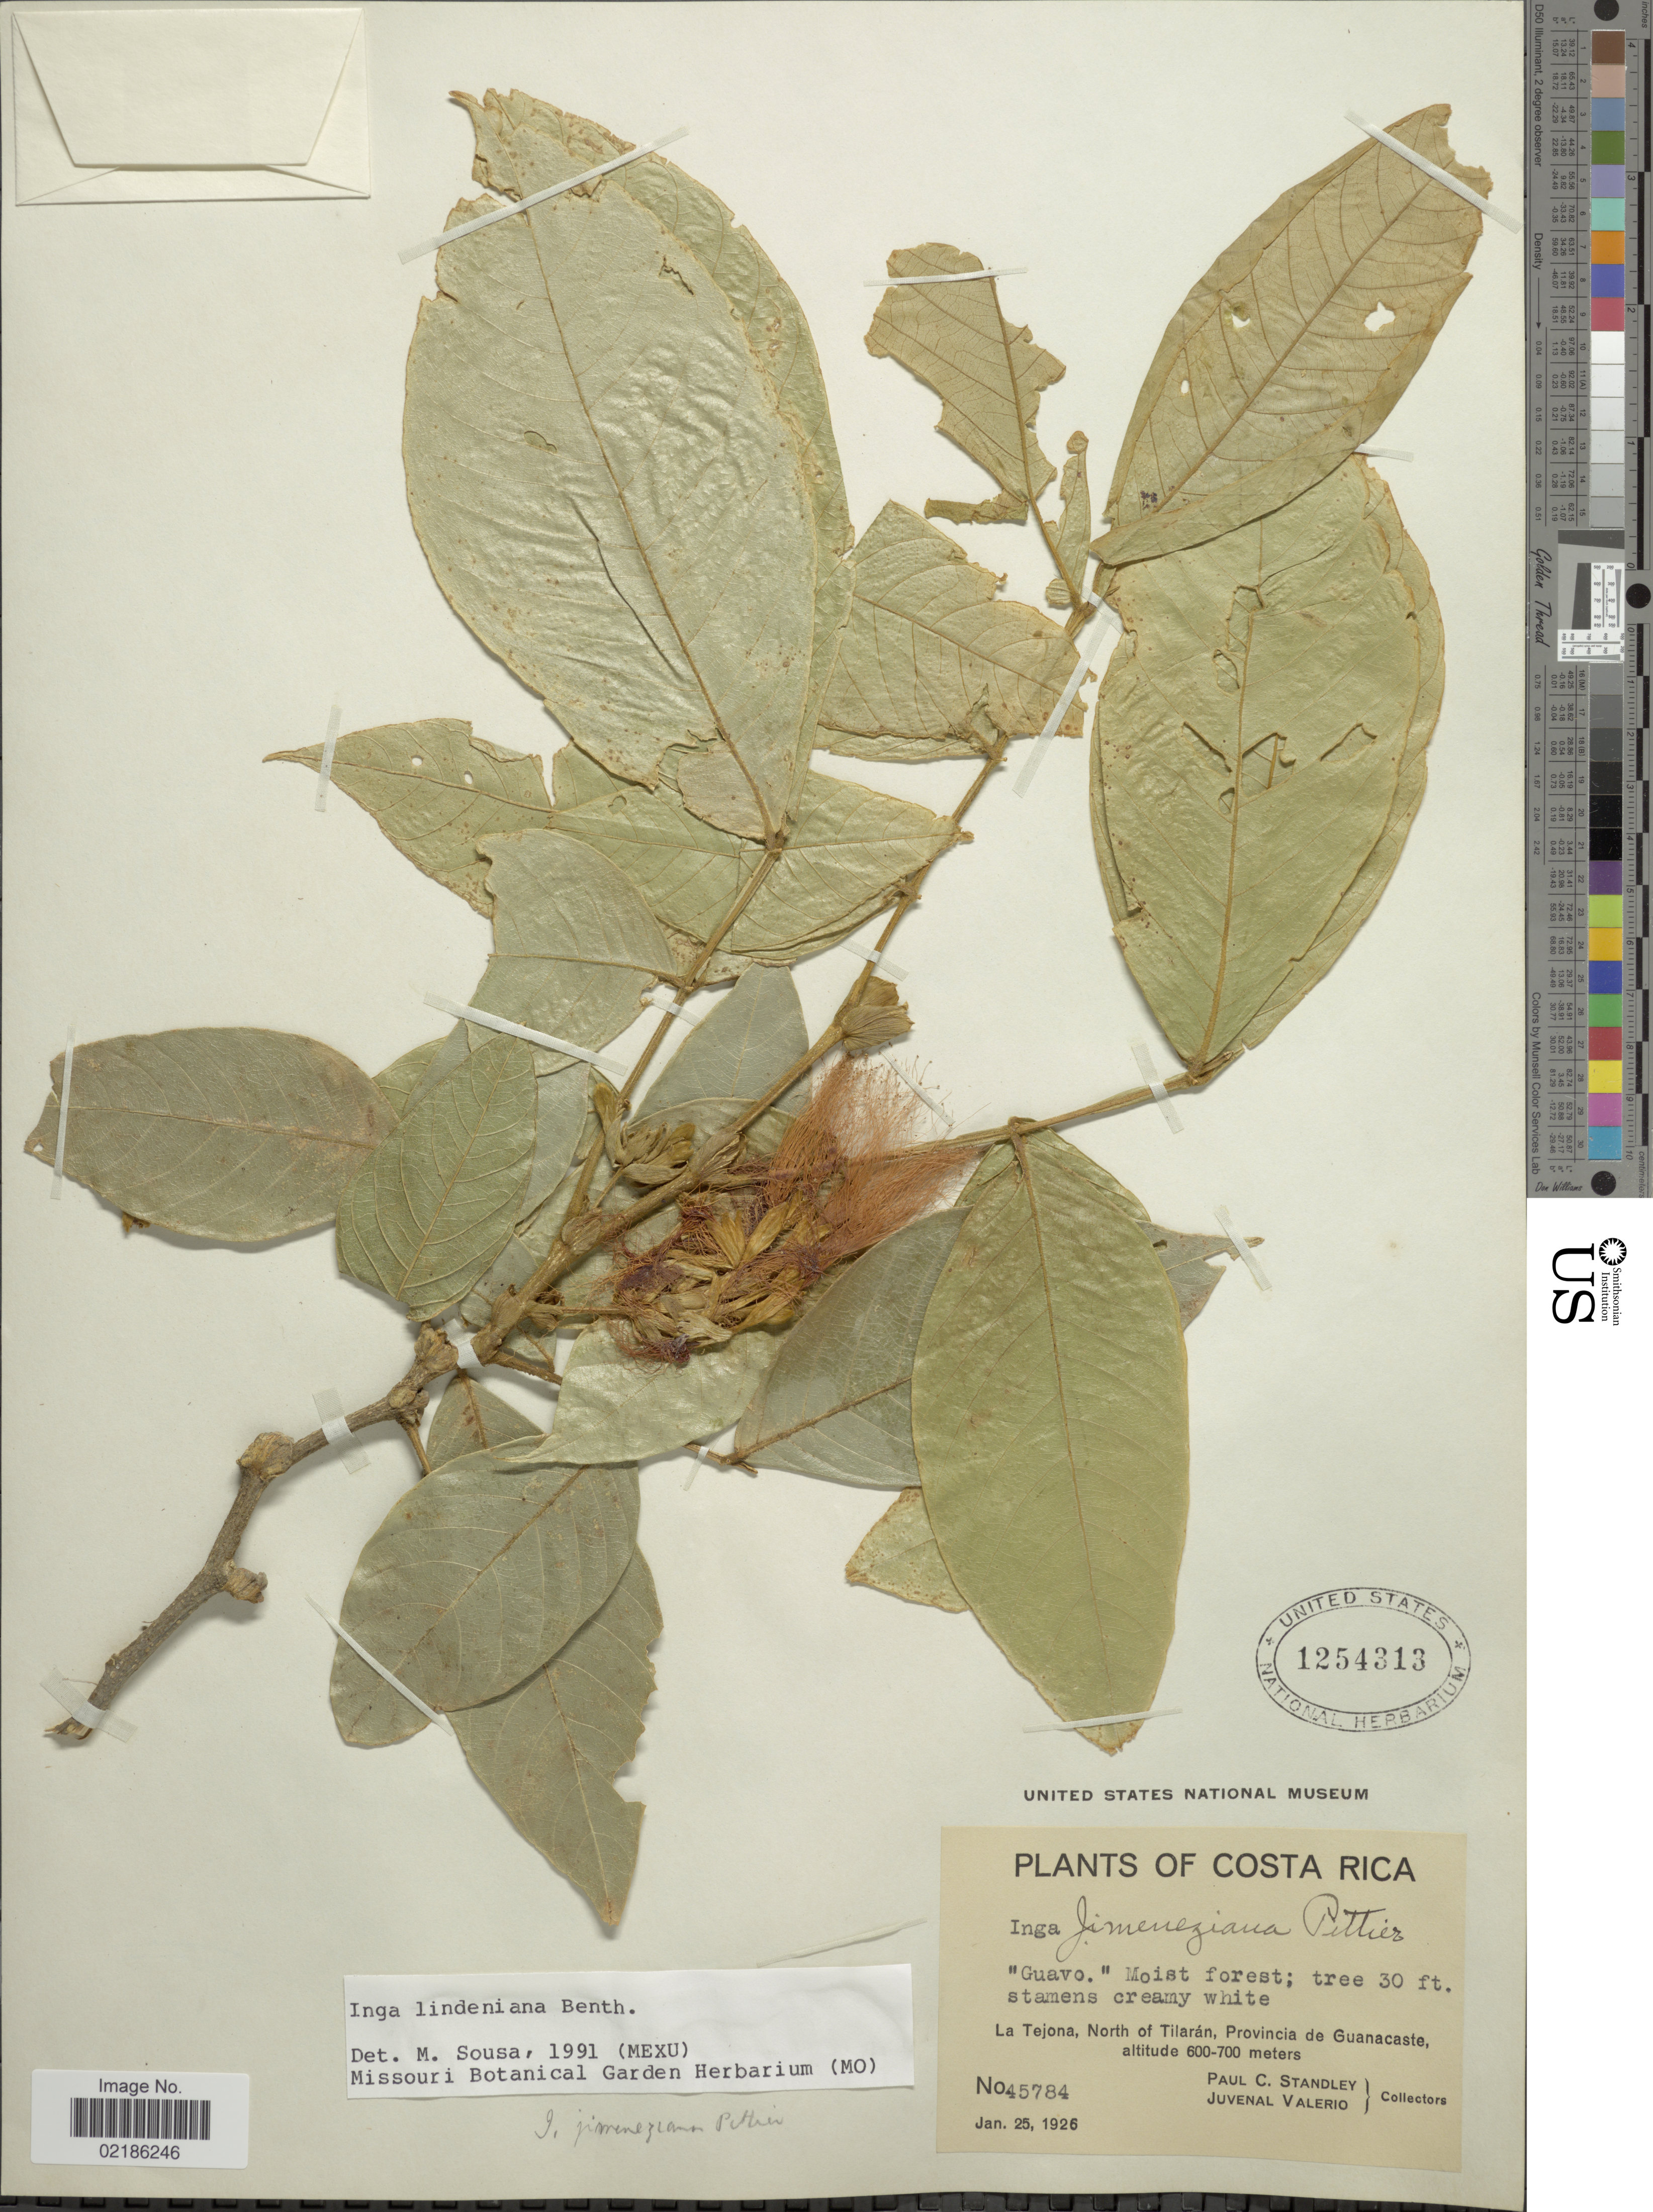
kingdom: Plantae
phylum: Tracheophyta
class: Magnoliopsida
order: Fabales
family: Fabaceae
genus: Inga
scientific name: Inga lindeniana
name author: Benth.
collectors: P. C. Standley & J. Valerio R.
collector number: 45784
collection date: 1926-01-25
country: Costa Rica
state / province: Guanacaste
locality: La Tejona, North of Tilaran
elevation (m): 600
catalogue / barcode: US 1254313